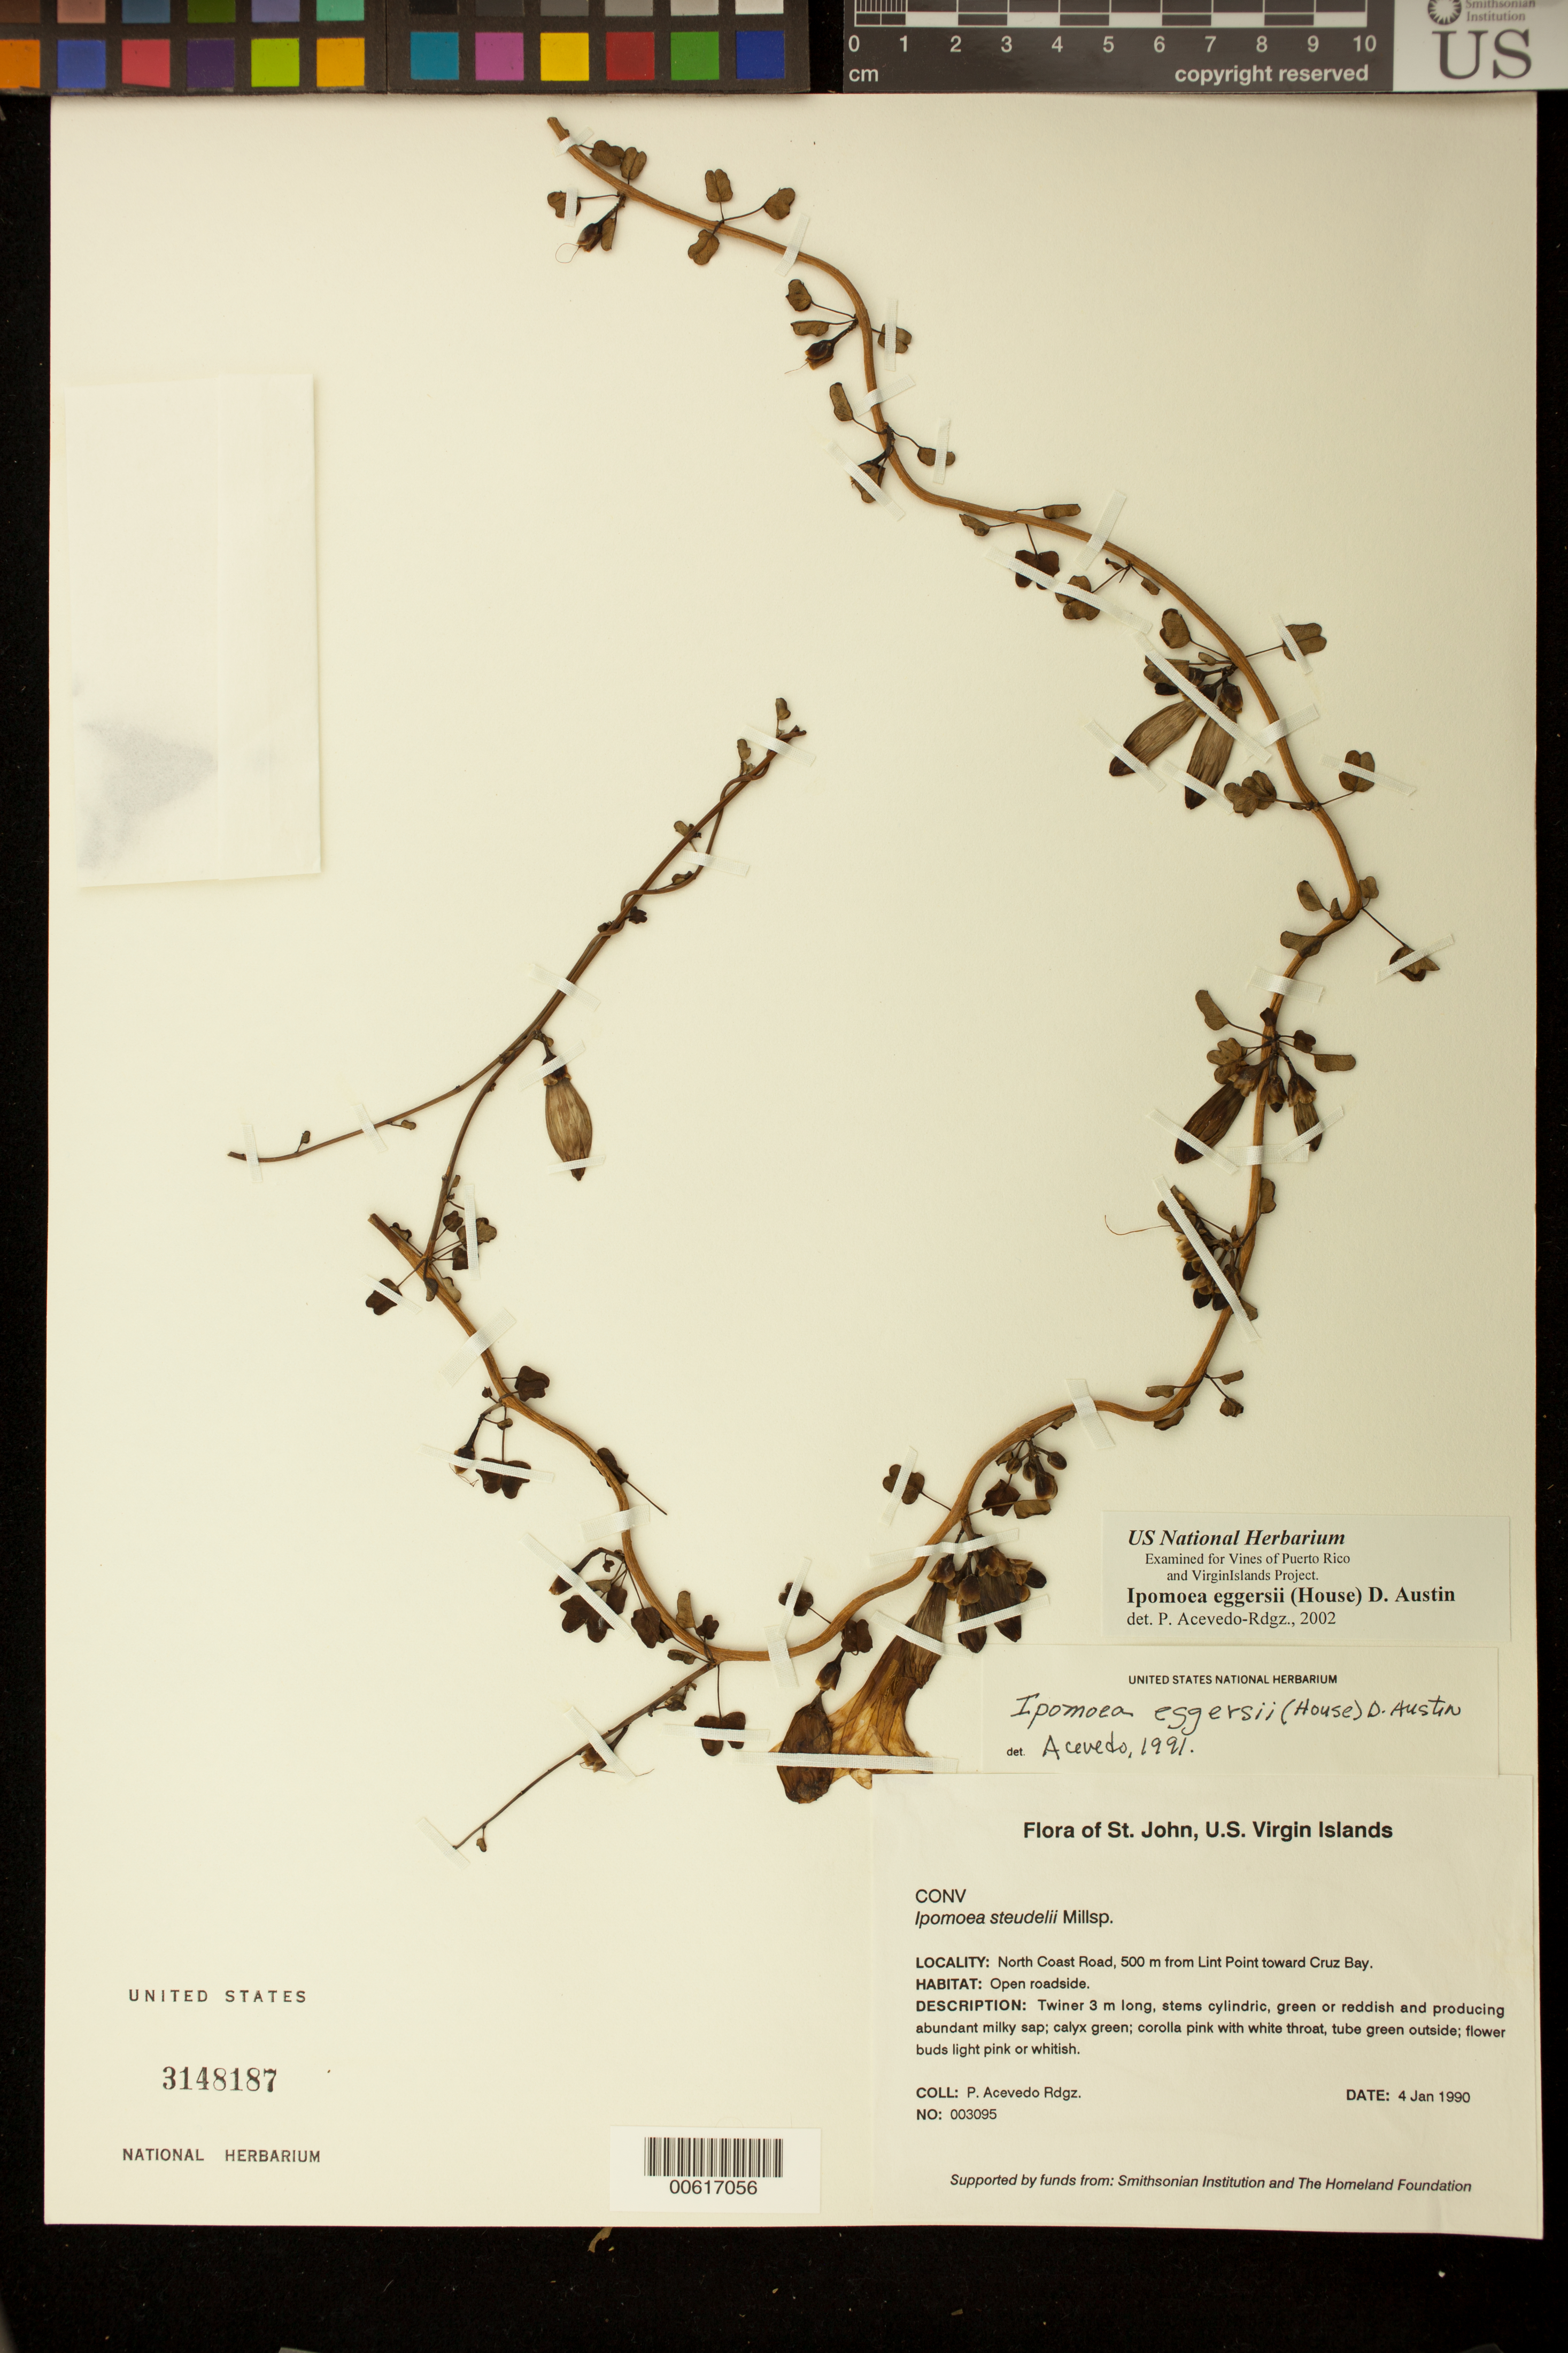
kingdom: Plantae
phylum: Tracheophyta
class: Magnoliopsida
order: Solanales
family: Convolvulaceae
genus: Ipomoea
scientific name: Ipomoea eggersii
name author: (House) D.F. Austin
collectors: P. Acevedo-Rodr.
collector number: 3095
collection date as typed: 04 Jan 1990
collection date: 1990-01-04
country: U.S. Virgin Islands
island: St. John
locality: Cruz Bay Quarter; North Coast Road, 500 m from Lint Point toward Cruz Bay.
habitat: Open roadside.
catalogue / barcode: US 3148187